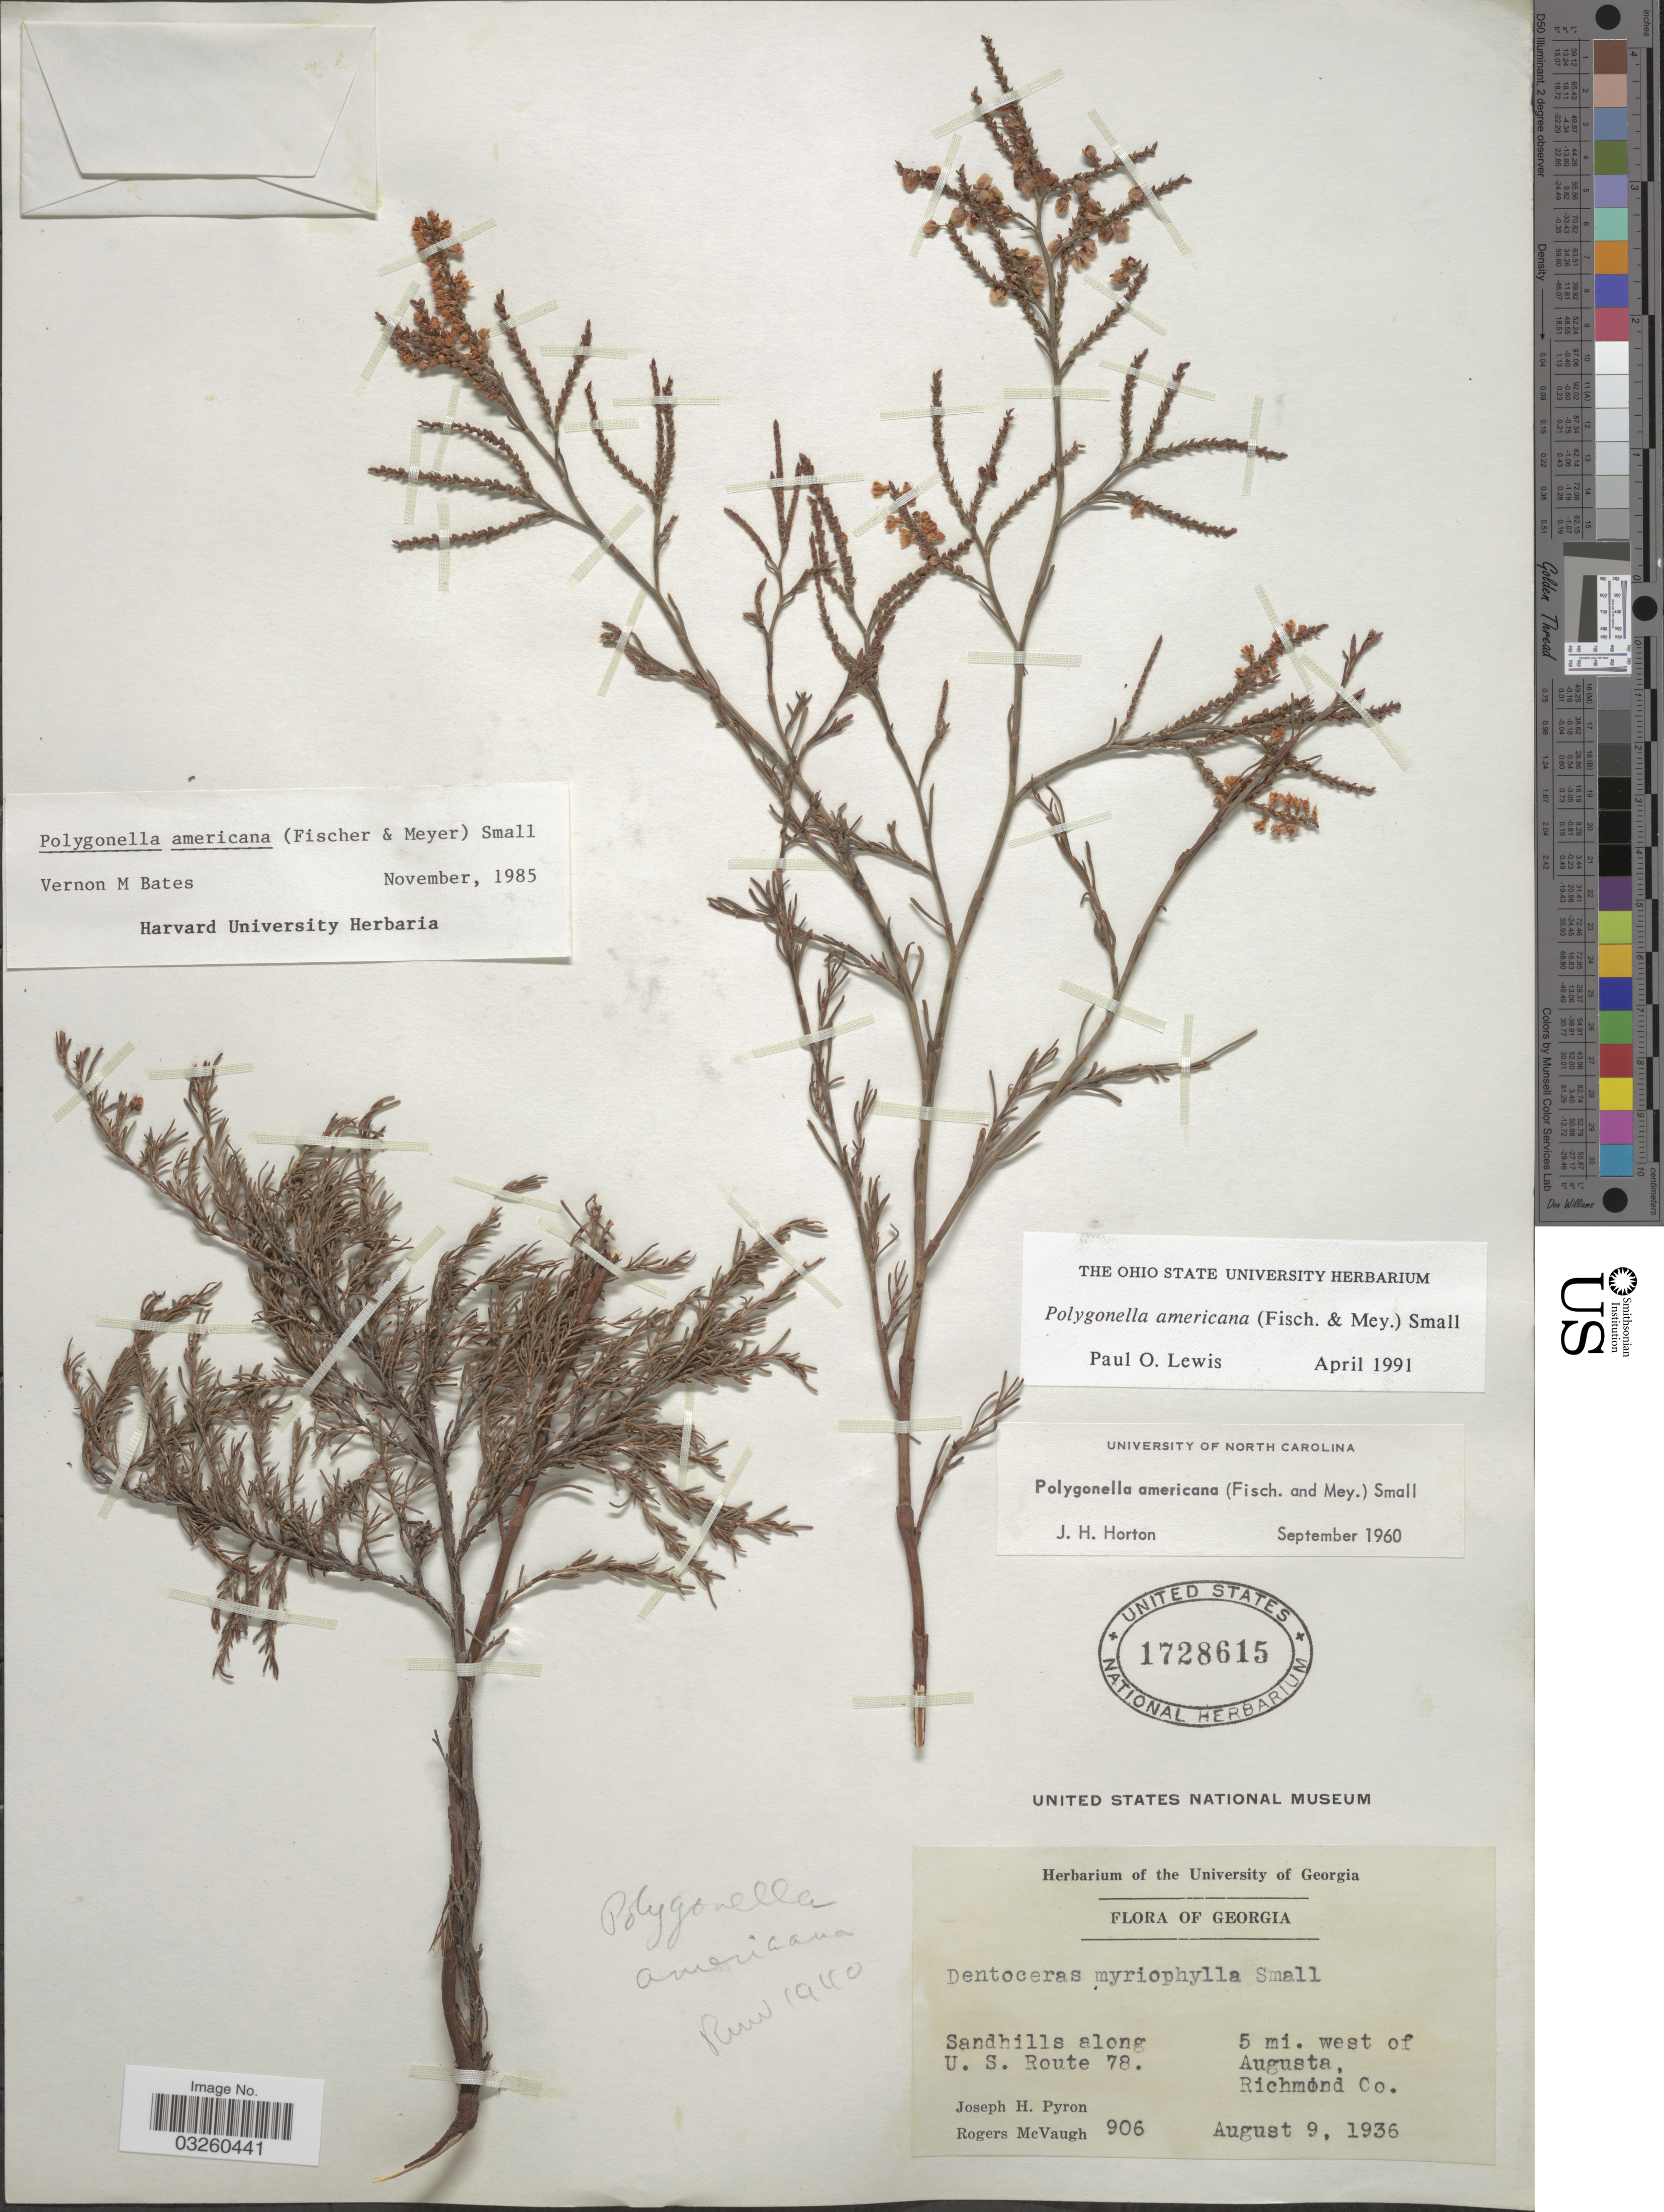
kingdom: Plantae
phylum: Tracheophyta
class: Magnoliopsida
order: Caryophyllales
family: Polygonaceae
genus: Polygonella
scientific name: Polygonella americana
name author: (Fisch. & C.A. Mey.) Small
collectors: J. H. Pyron & R. McVaugh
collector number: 906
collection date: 1936-08-09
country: United States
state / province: Georgia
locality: Sandhills along U.S. Route 78. 5 mi. west of Augusta. Richmond Co.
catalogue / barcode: US 1728615